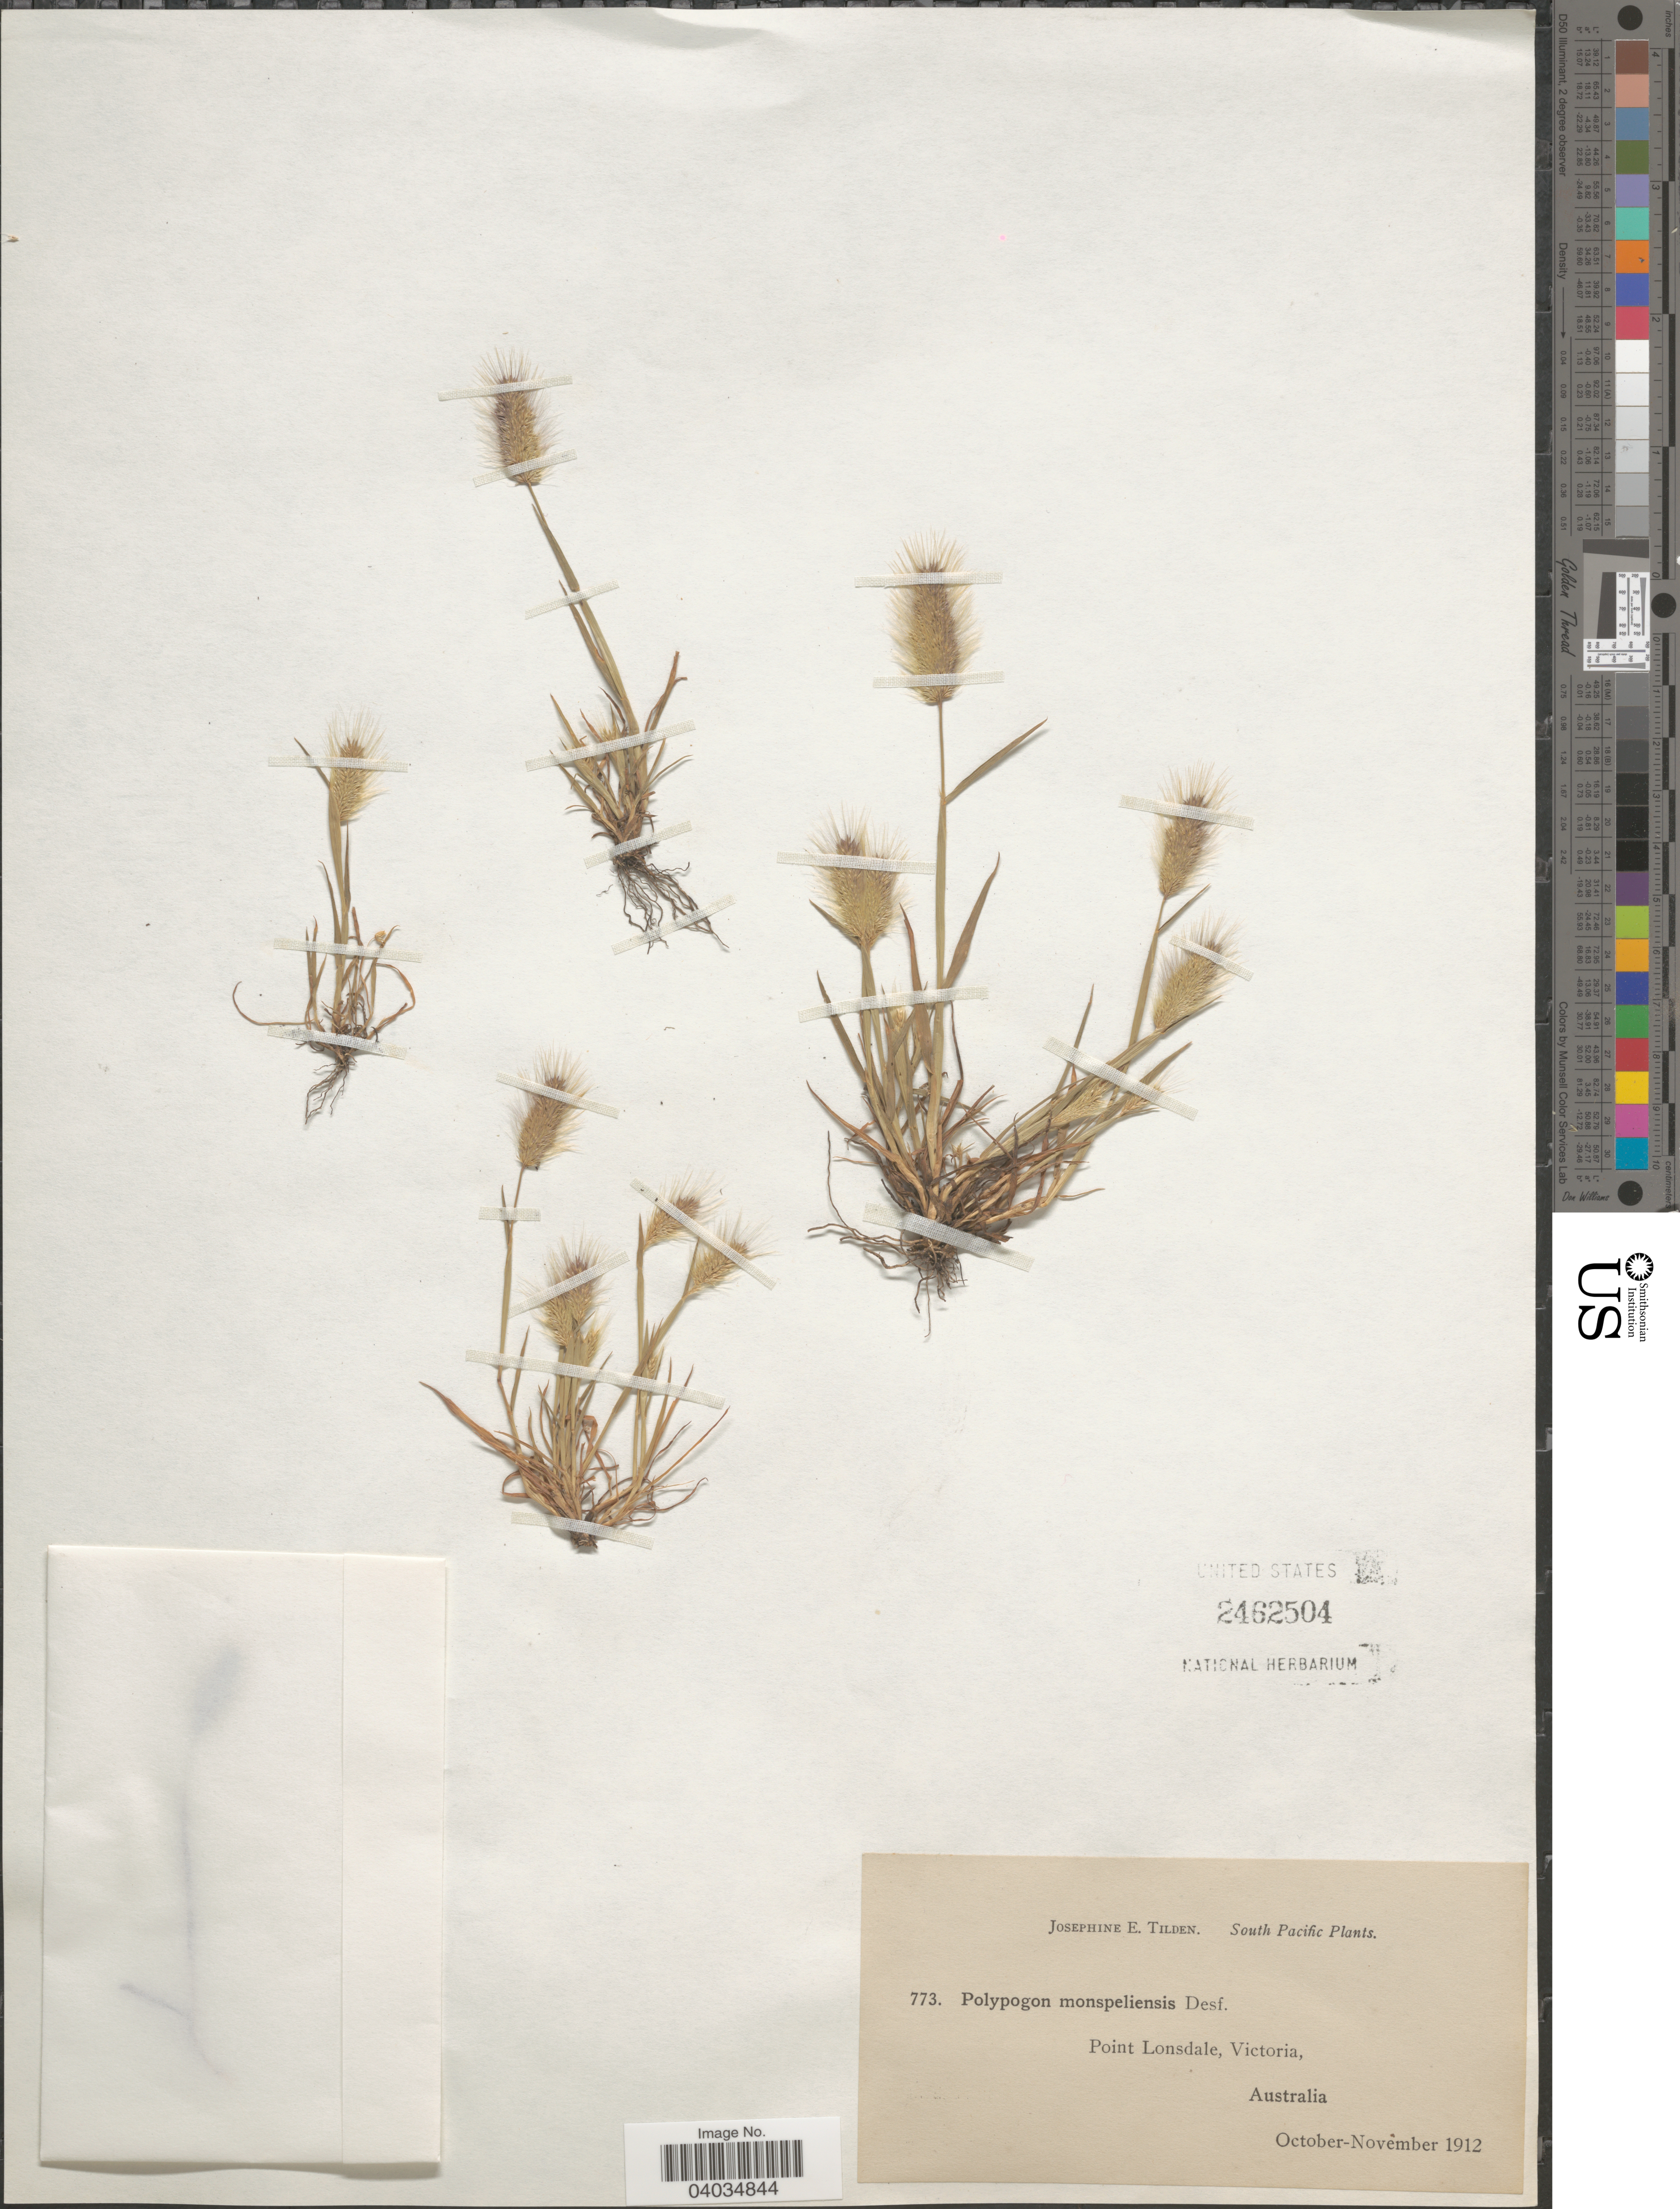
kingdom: Plantae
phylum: Tracheophyta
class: Liliopsida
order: Poales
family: Poaceae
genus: Polypogon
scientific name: Polypogon monspeliensis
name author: (L.) Desf.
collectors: J. E. Tilden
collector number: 773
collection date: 1912-10/1912-11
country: Australia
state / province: Victoria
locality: South Pacific. Point Lonsdale, Victoria.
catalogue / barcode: US 2462504